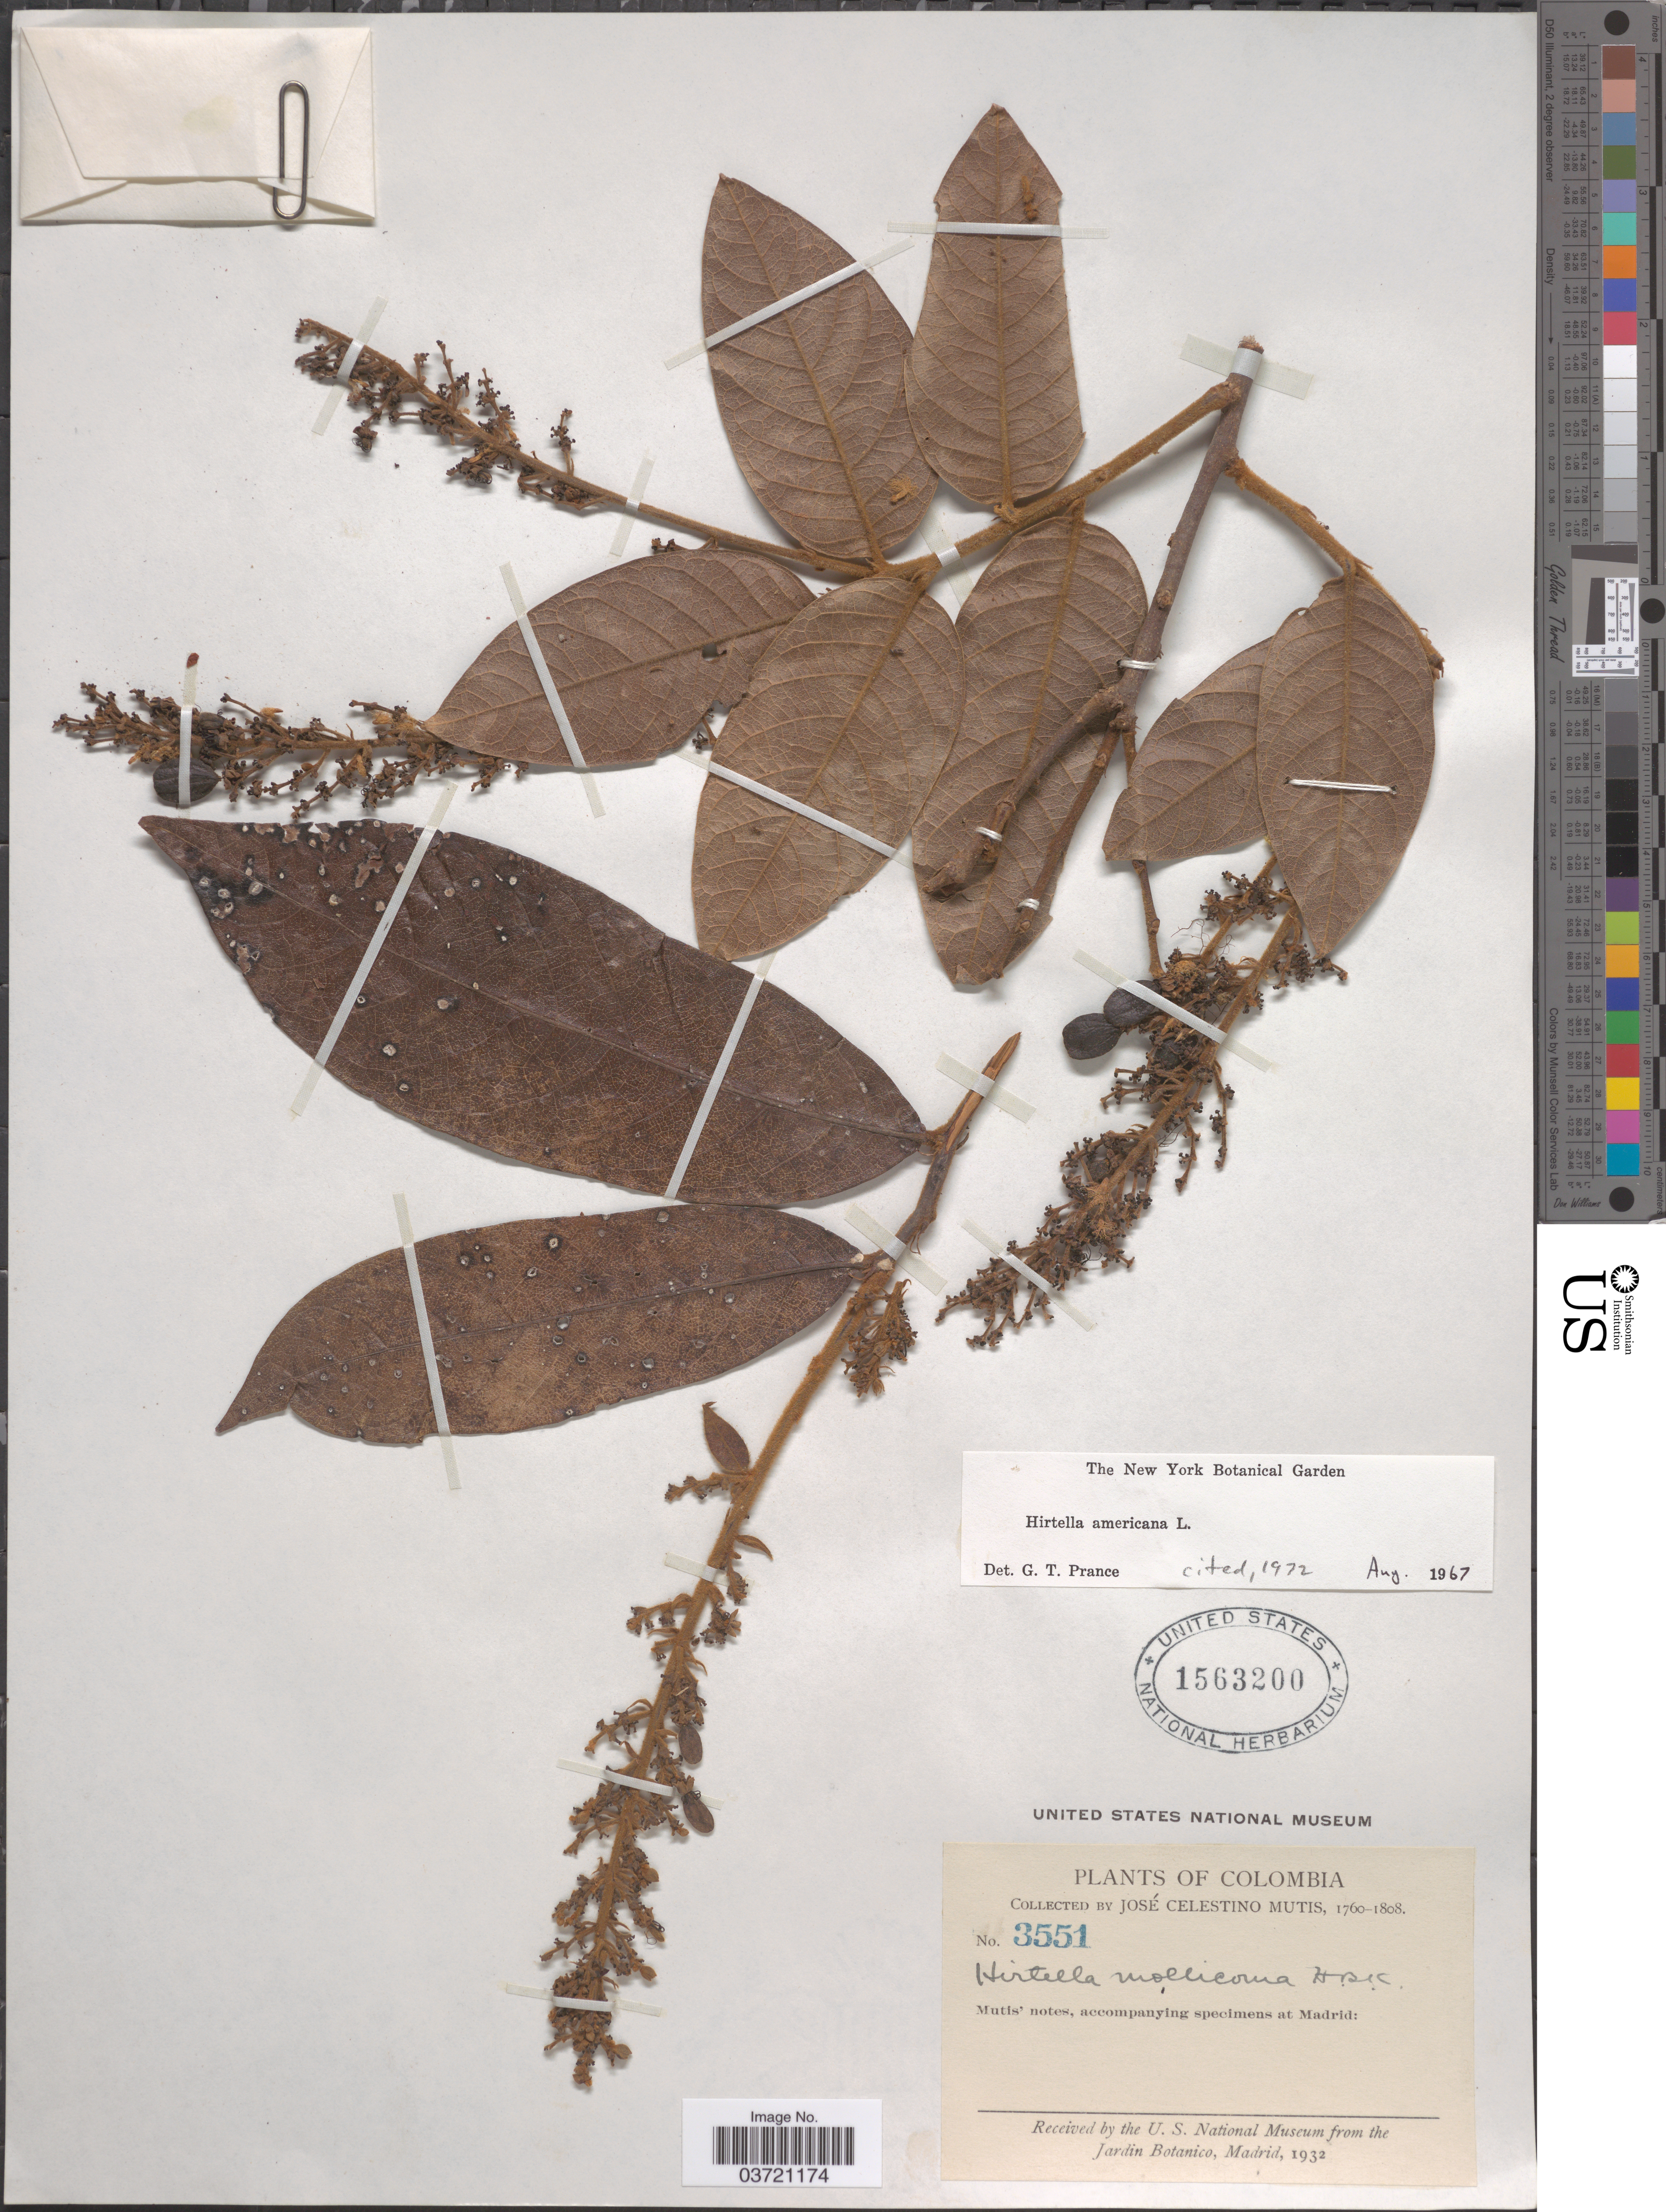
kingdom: Plantae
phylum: Tracheophyta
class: Magnoliopsida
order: Malpighiales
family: Chrysobalanaceae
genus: Hirtella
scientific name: Hirtella americana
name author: L.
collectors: J. C. B. Mutis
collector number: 3551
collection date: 1760/1808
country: Colombia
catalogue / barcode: US 1563200